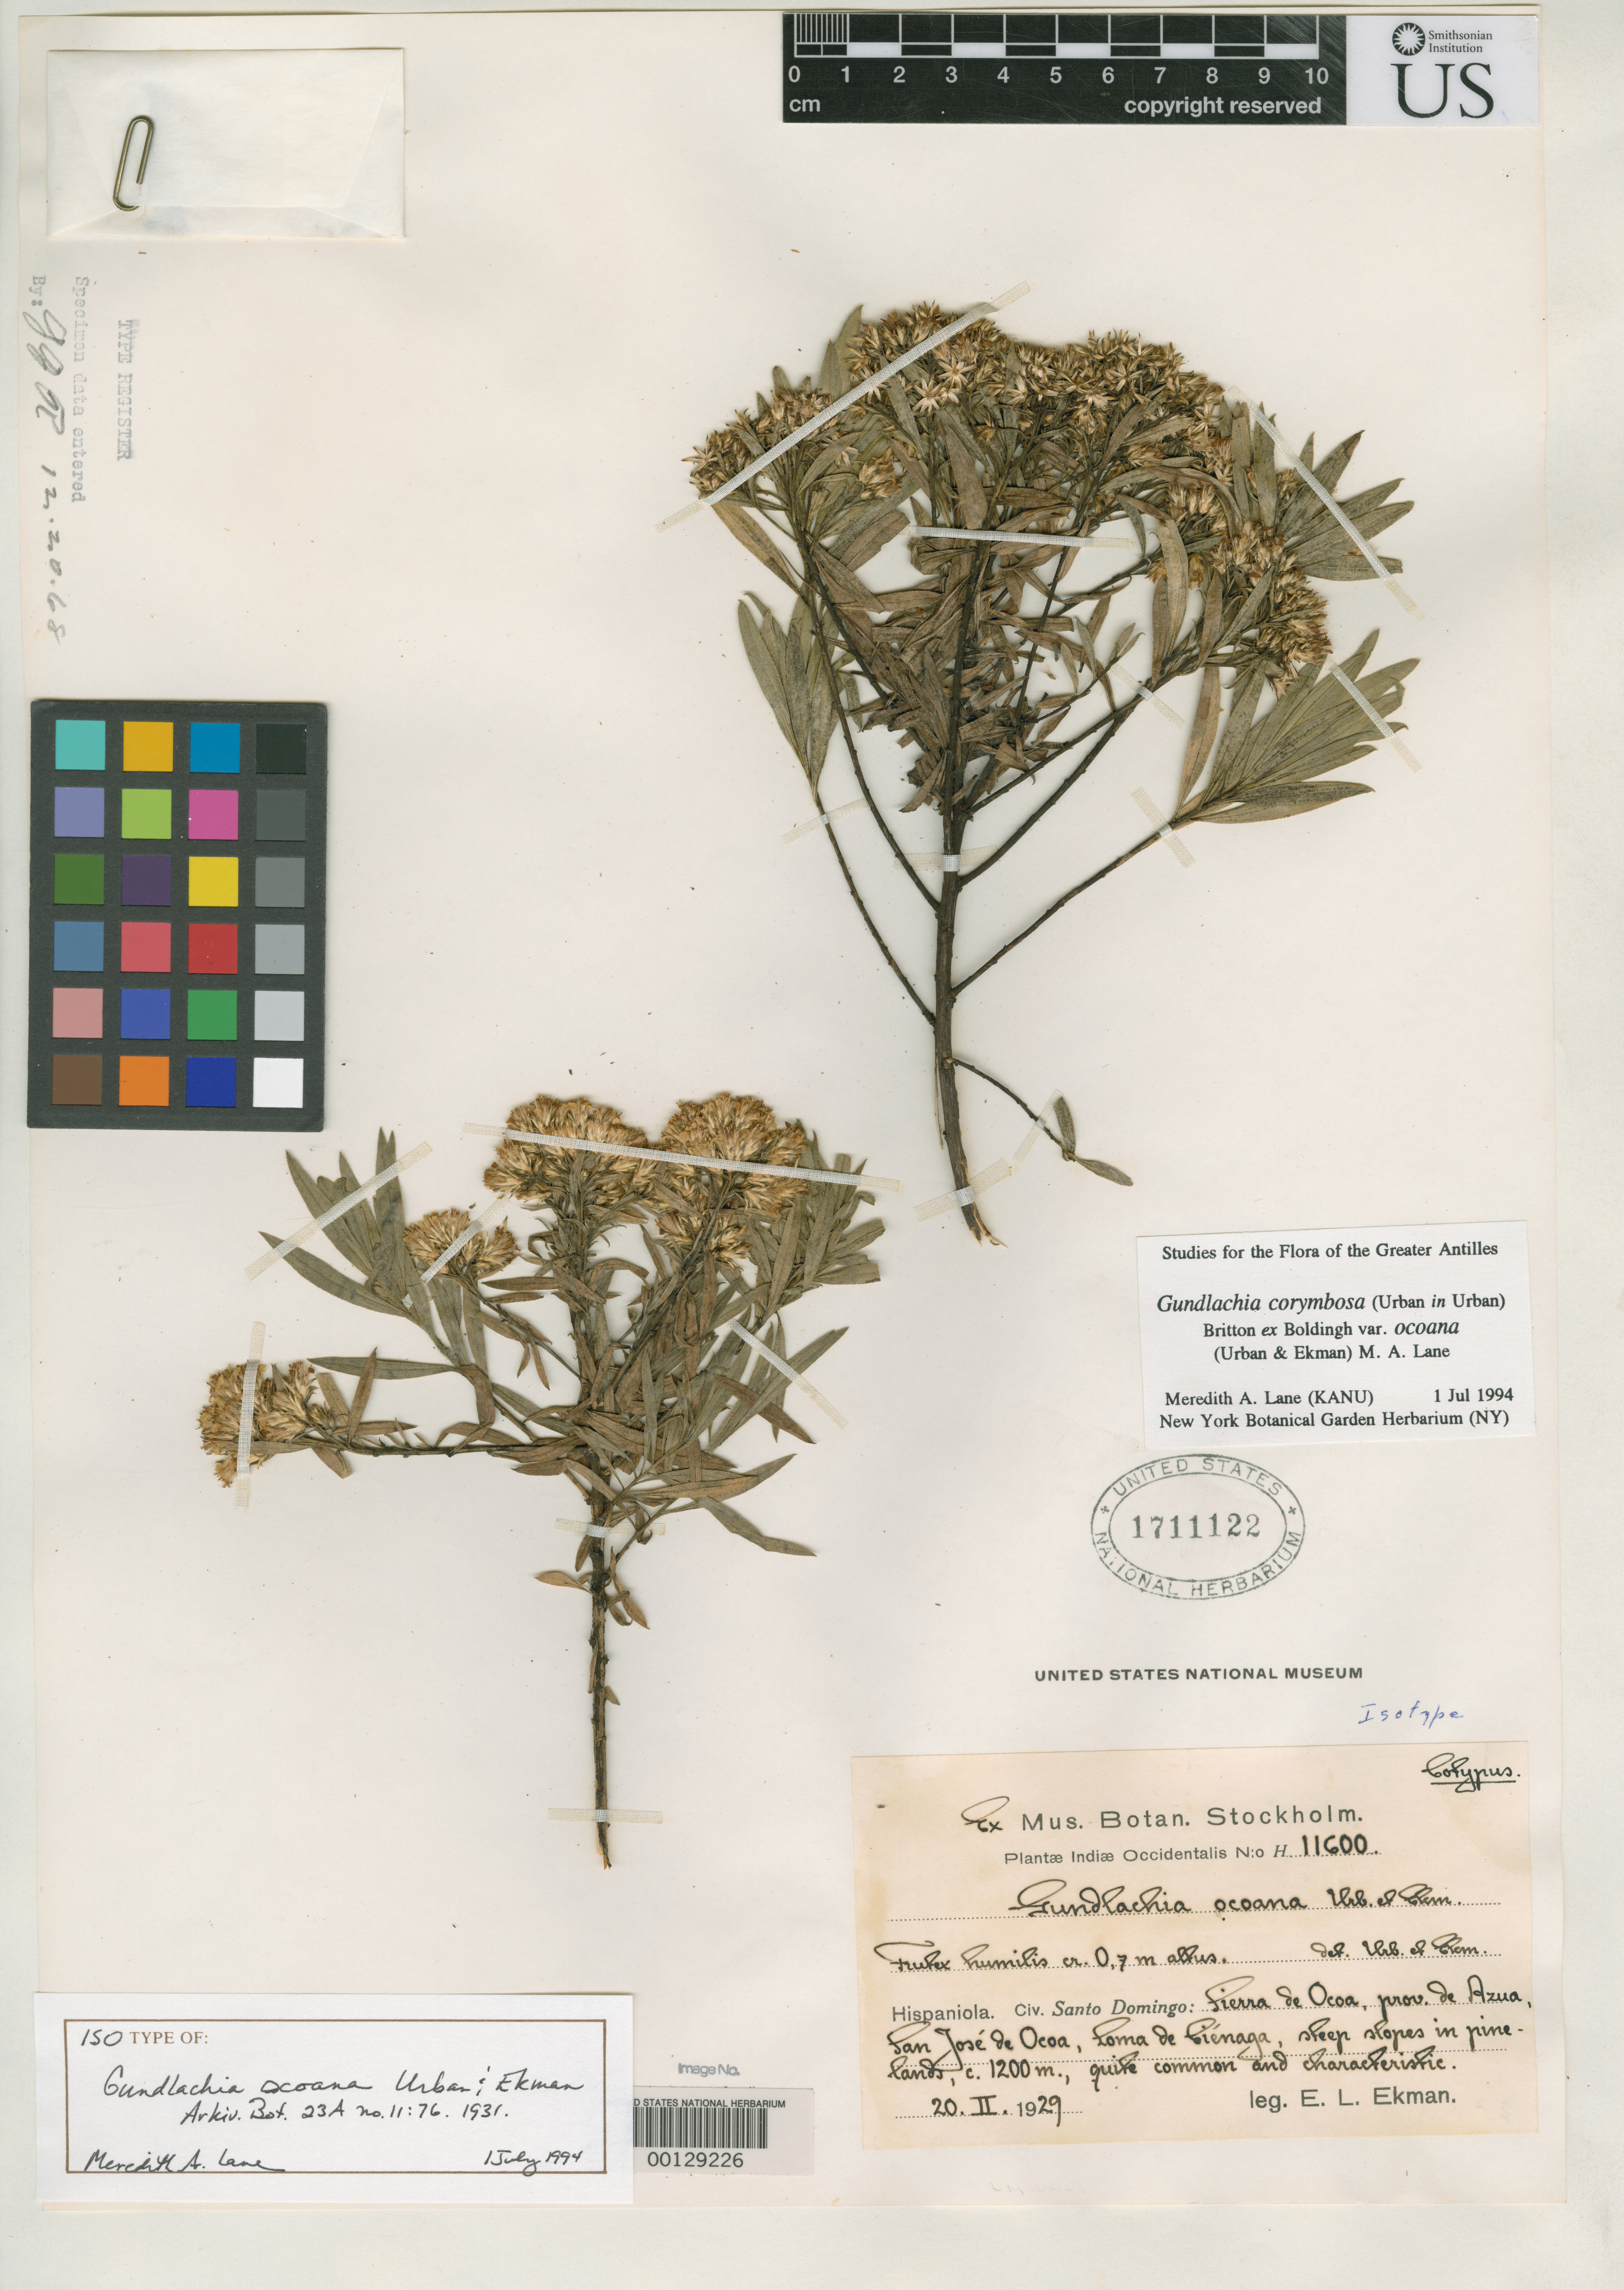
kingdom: Plantae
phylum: Tracheophyta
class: Magnoliopsida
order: Asterales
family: Asteraceae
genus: Gundlachia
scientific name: Gundlachia ocoana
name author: Urb. & Ekman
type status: Isotype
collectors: E. L. Ekman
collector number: H 11600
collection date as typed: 20 Feb 1929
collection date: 1929-02-20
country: Dominican Republic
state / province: Azua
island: Hispaniola Island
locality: Sierra de Ocoa, Loma de Cienag.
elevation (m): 1200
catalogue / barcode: US 1711122